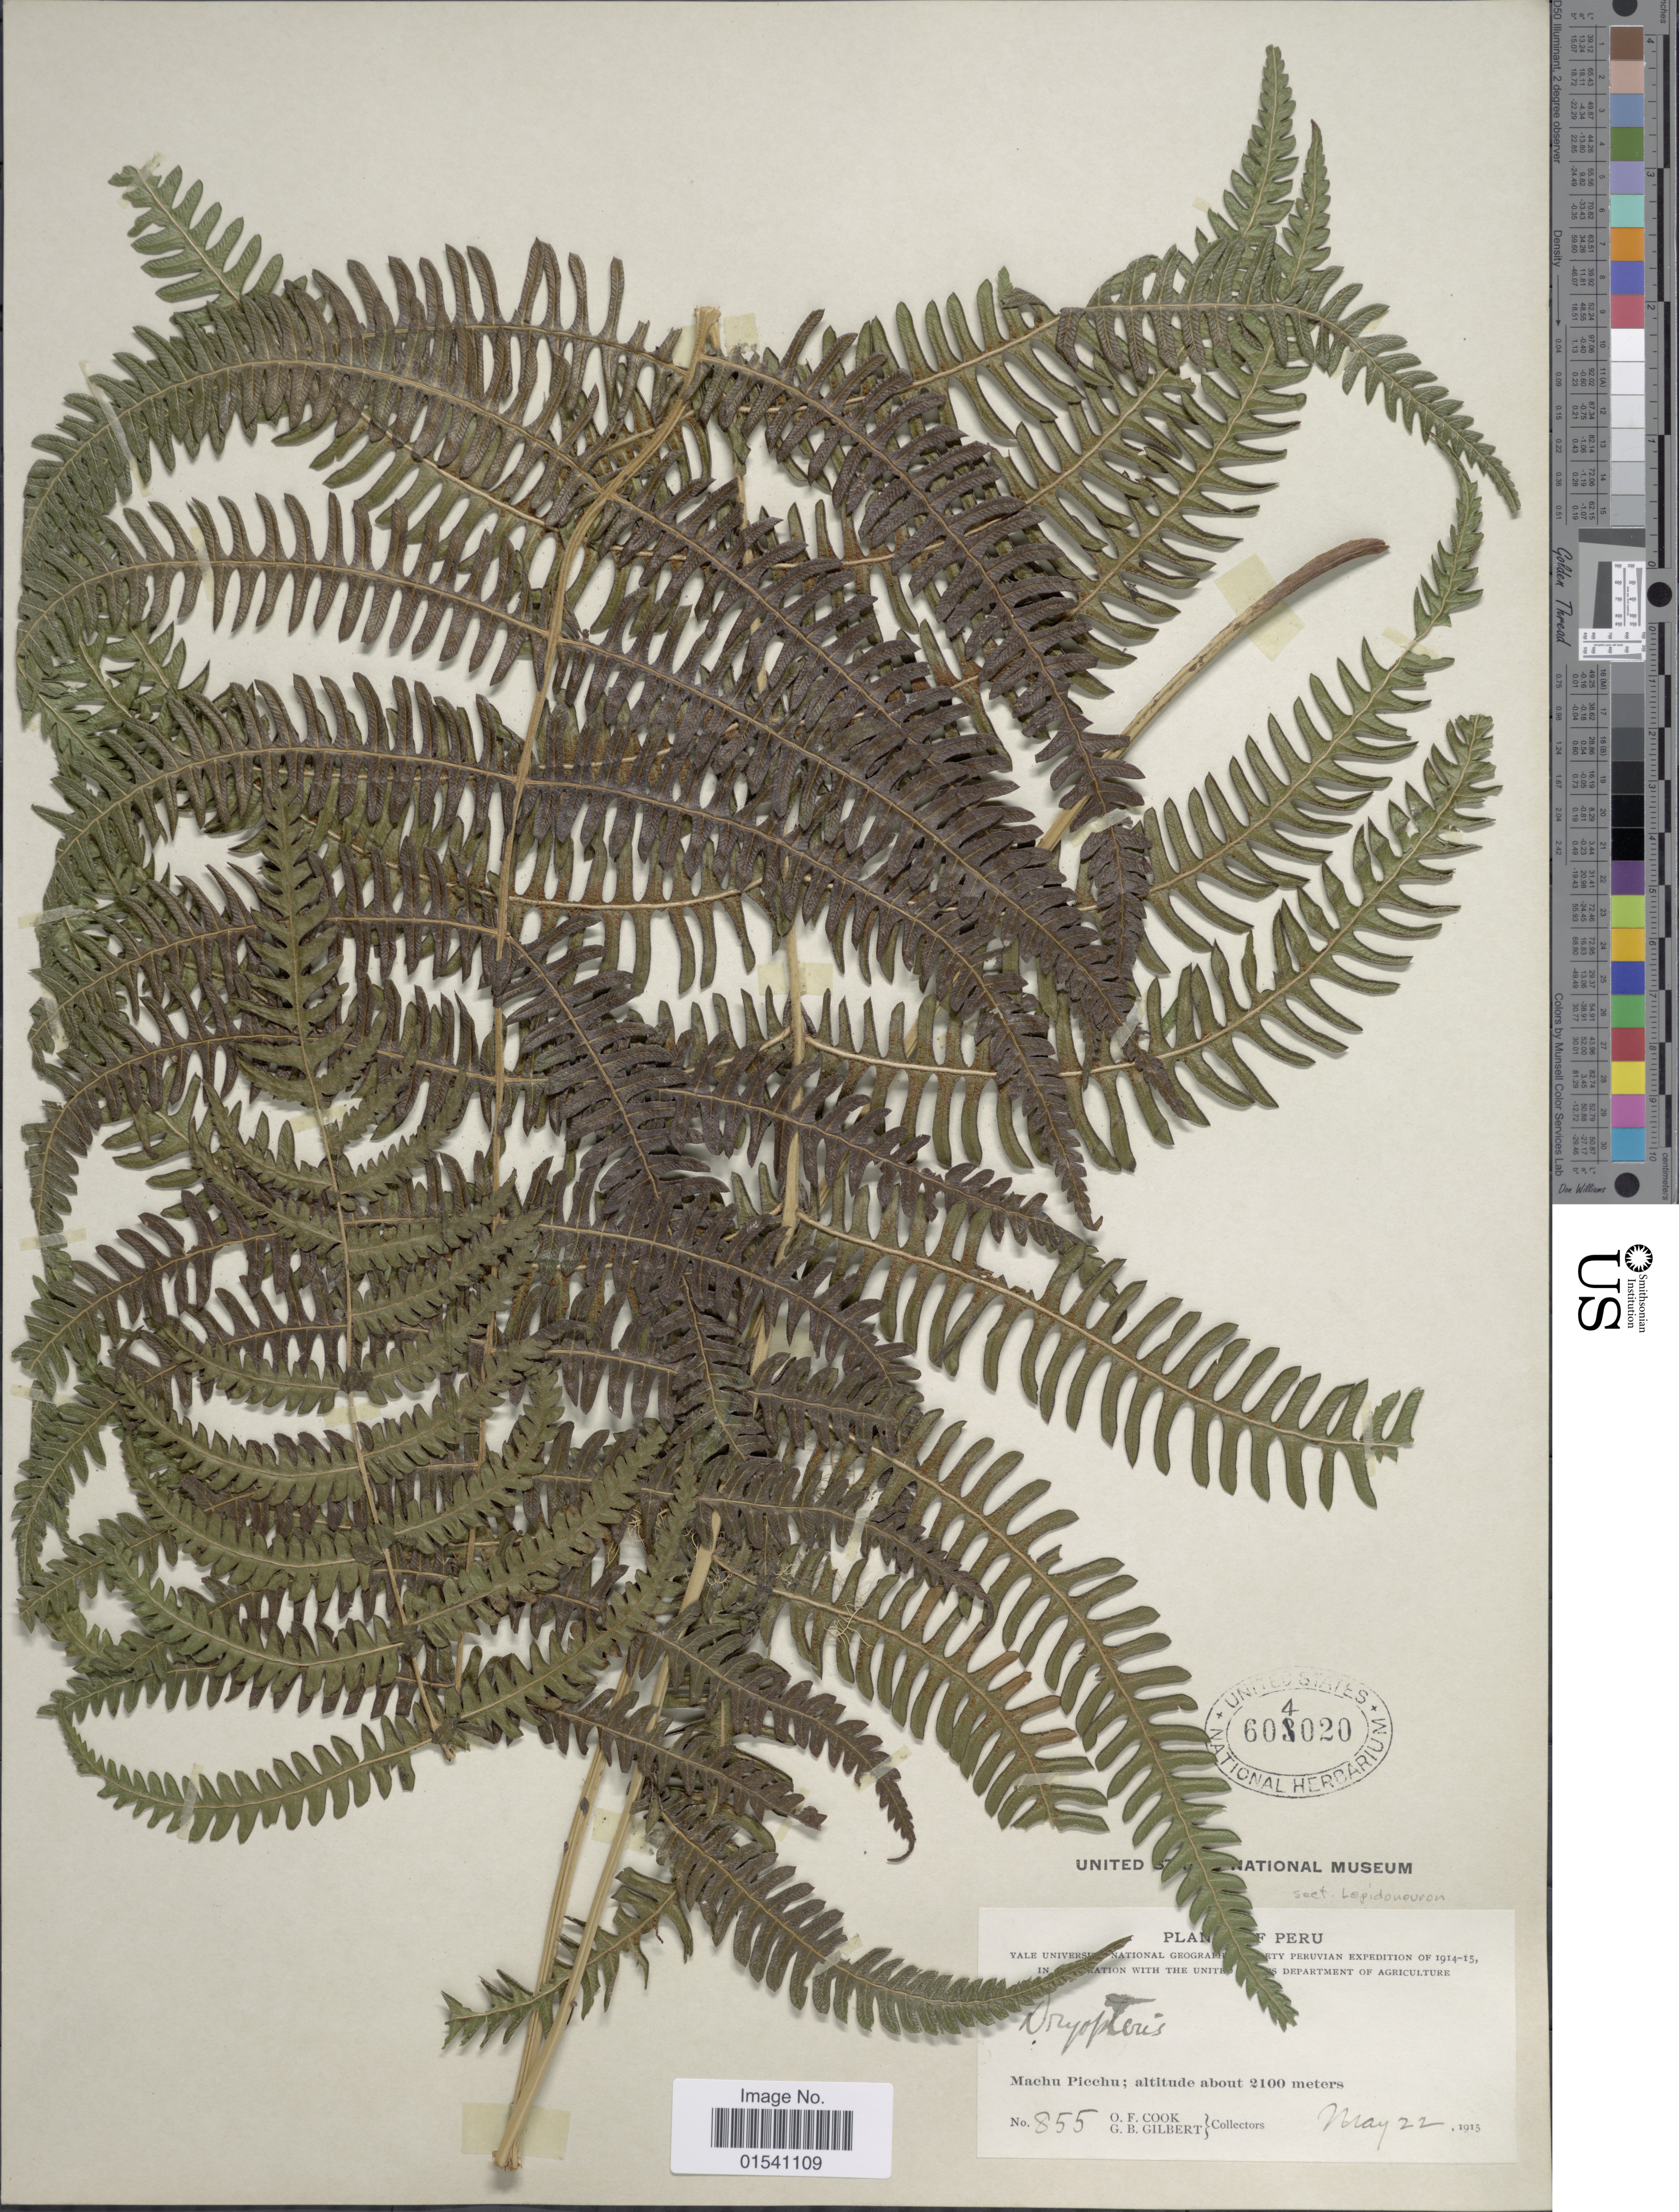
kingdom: Plantae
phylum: Tracheophyta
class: Polypodiopsida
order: Polypodiales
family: Thelypteridaceae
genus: Amauropelta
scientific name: Amauropelta sp.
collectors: O. F. Cook & G. B. Gilbert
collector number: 855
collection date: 1915-05-22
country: Peru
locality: Machu Picchu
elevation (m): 2100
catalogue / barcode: US 604020